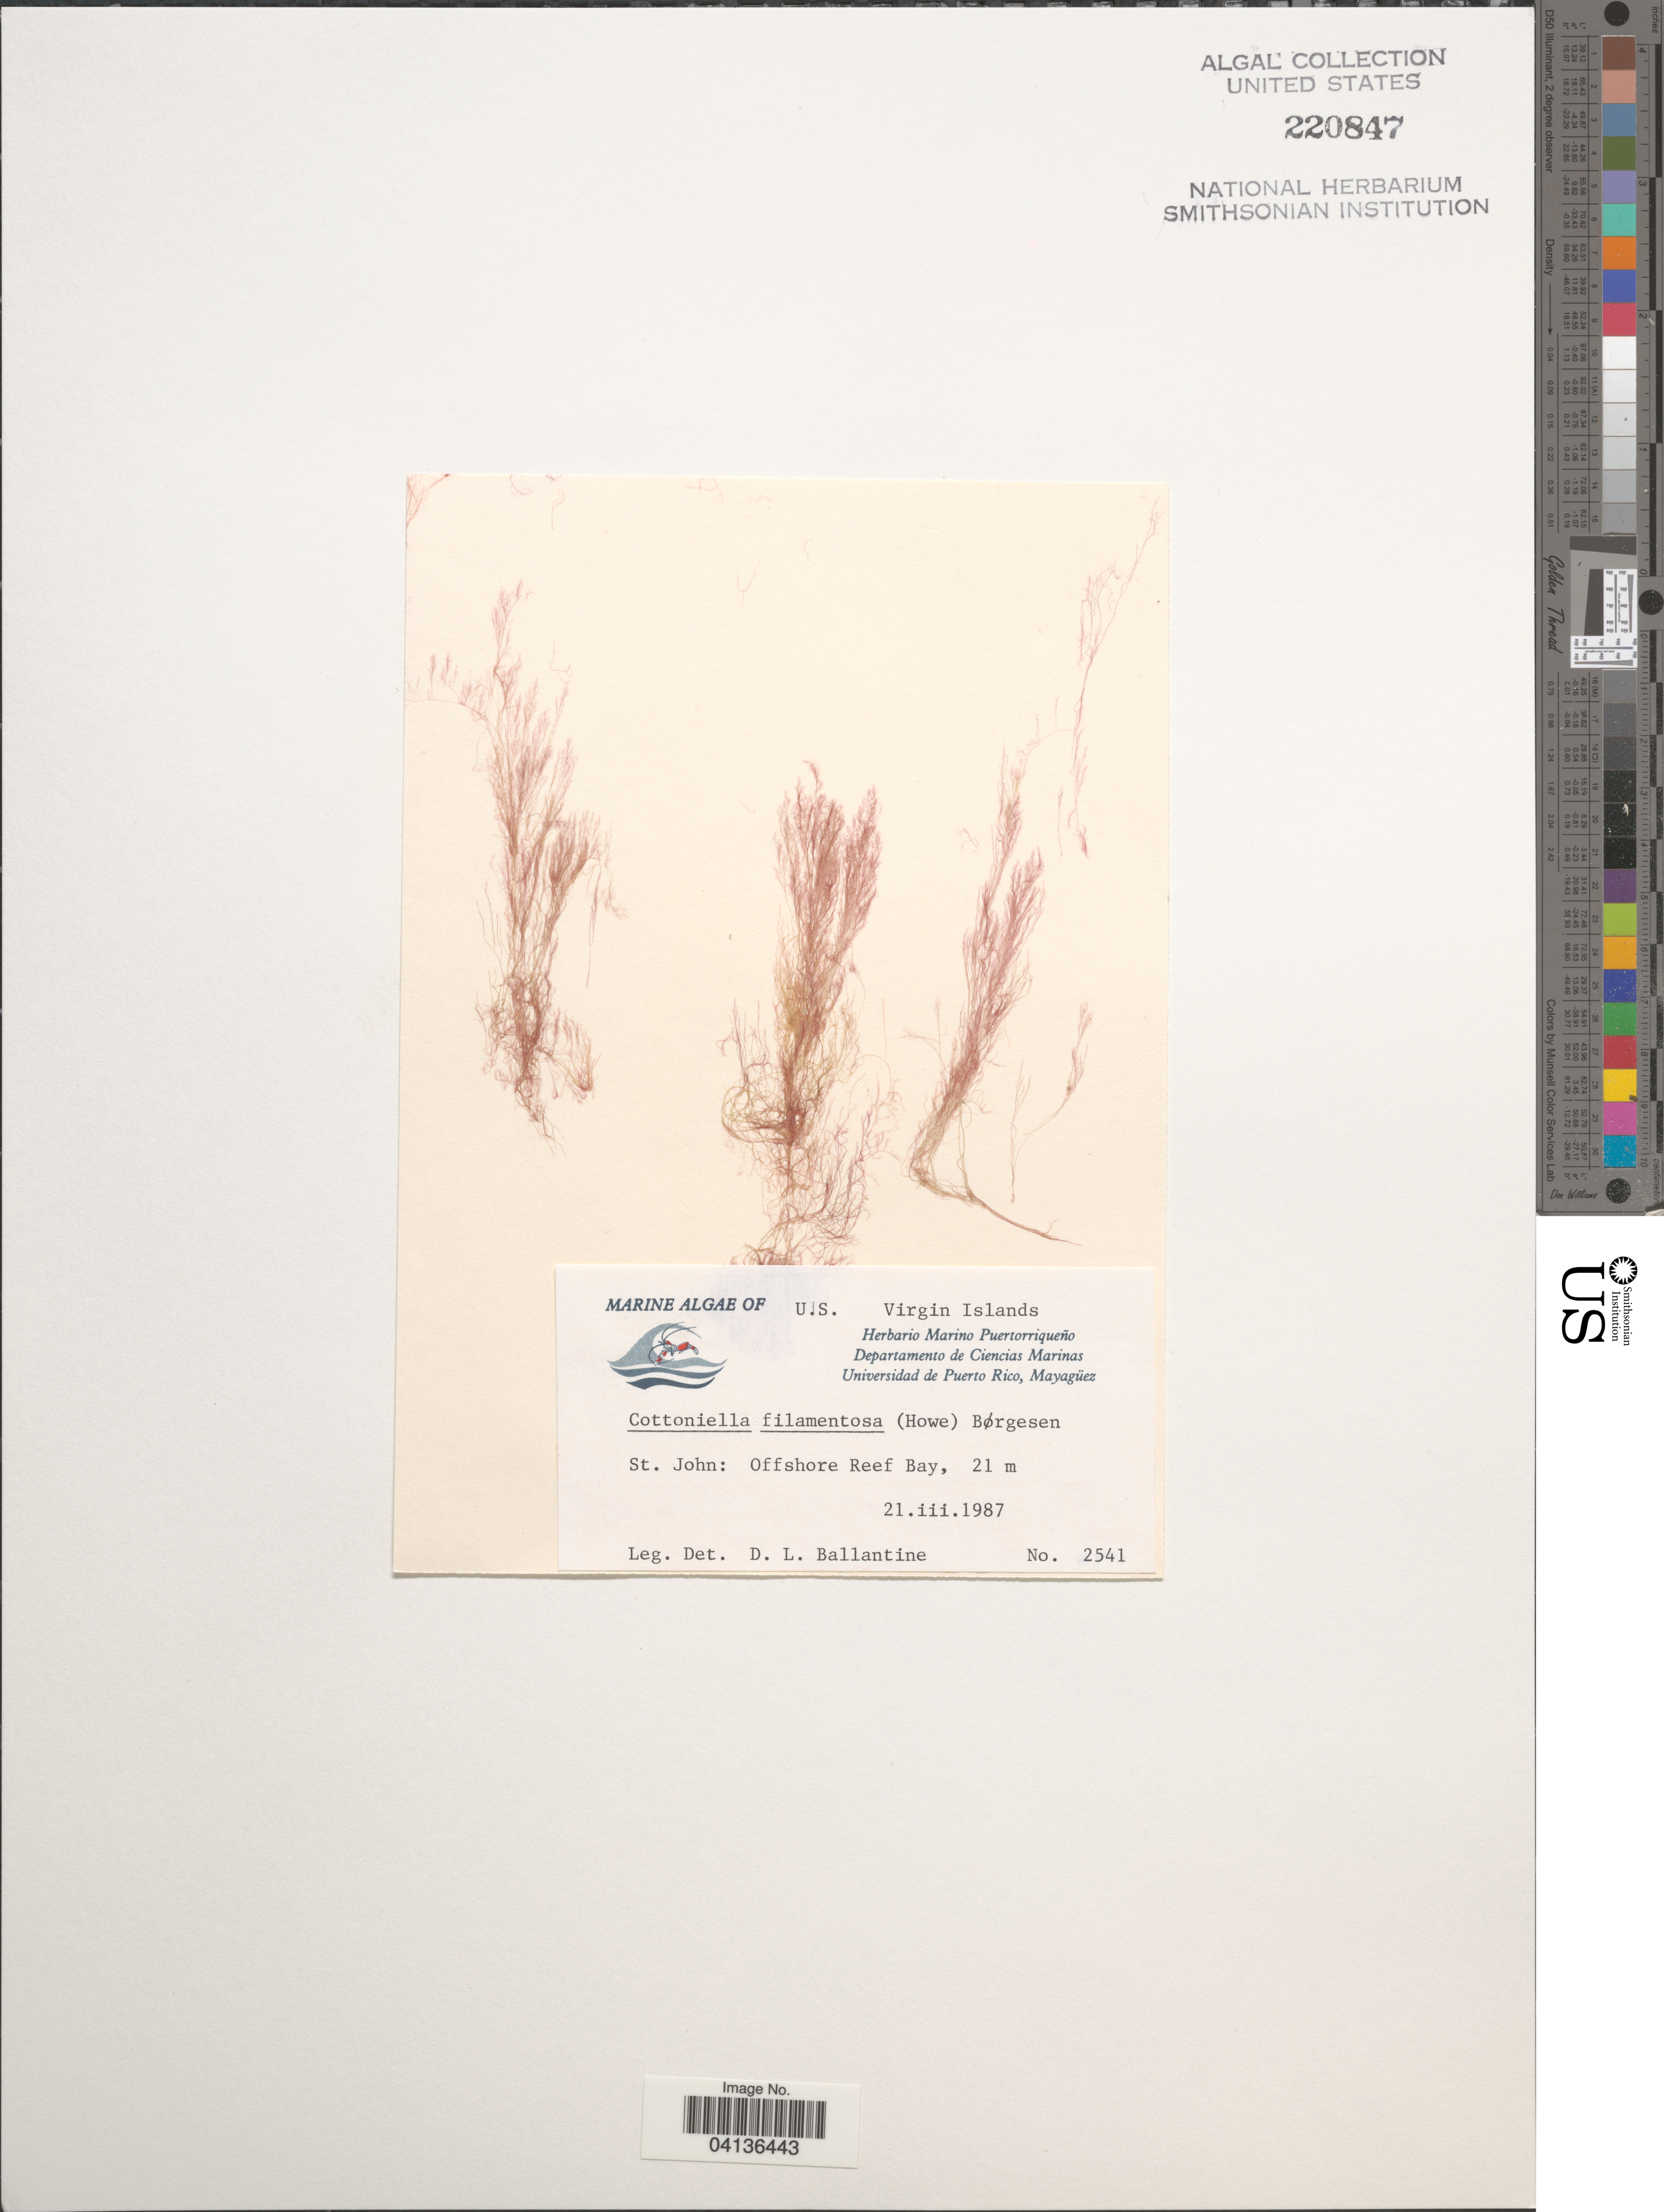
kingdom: Plantae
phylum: Rhodophyta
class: Florideophyceae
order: Ceramiales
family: Sarcomeniaceae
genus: Cottoniella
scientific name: Cottoniella filamentosa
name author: (M. Howe) Børgesen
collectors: D.L. Ballantine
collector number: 2541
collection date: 1987-03-21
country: U.S. Virgin Islands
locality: St. John: Offshore Reef Bay.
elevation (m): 21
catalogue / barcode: US 220847